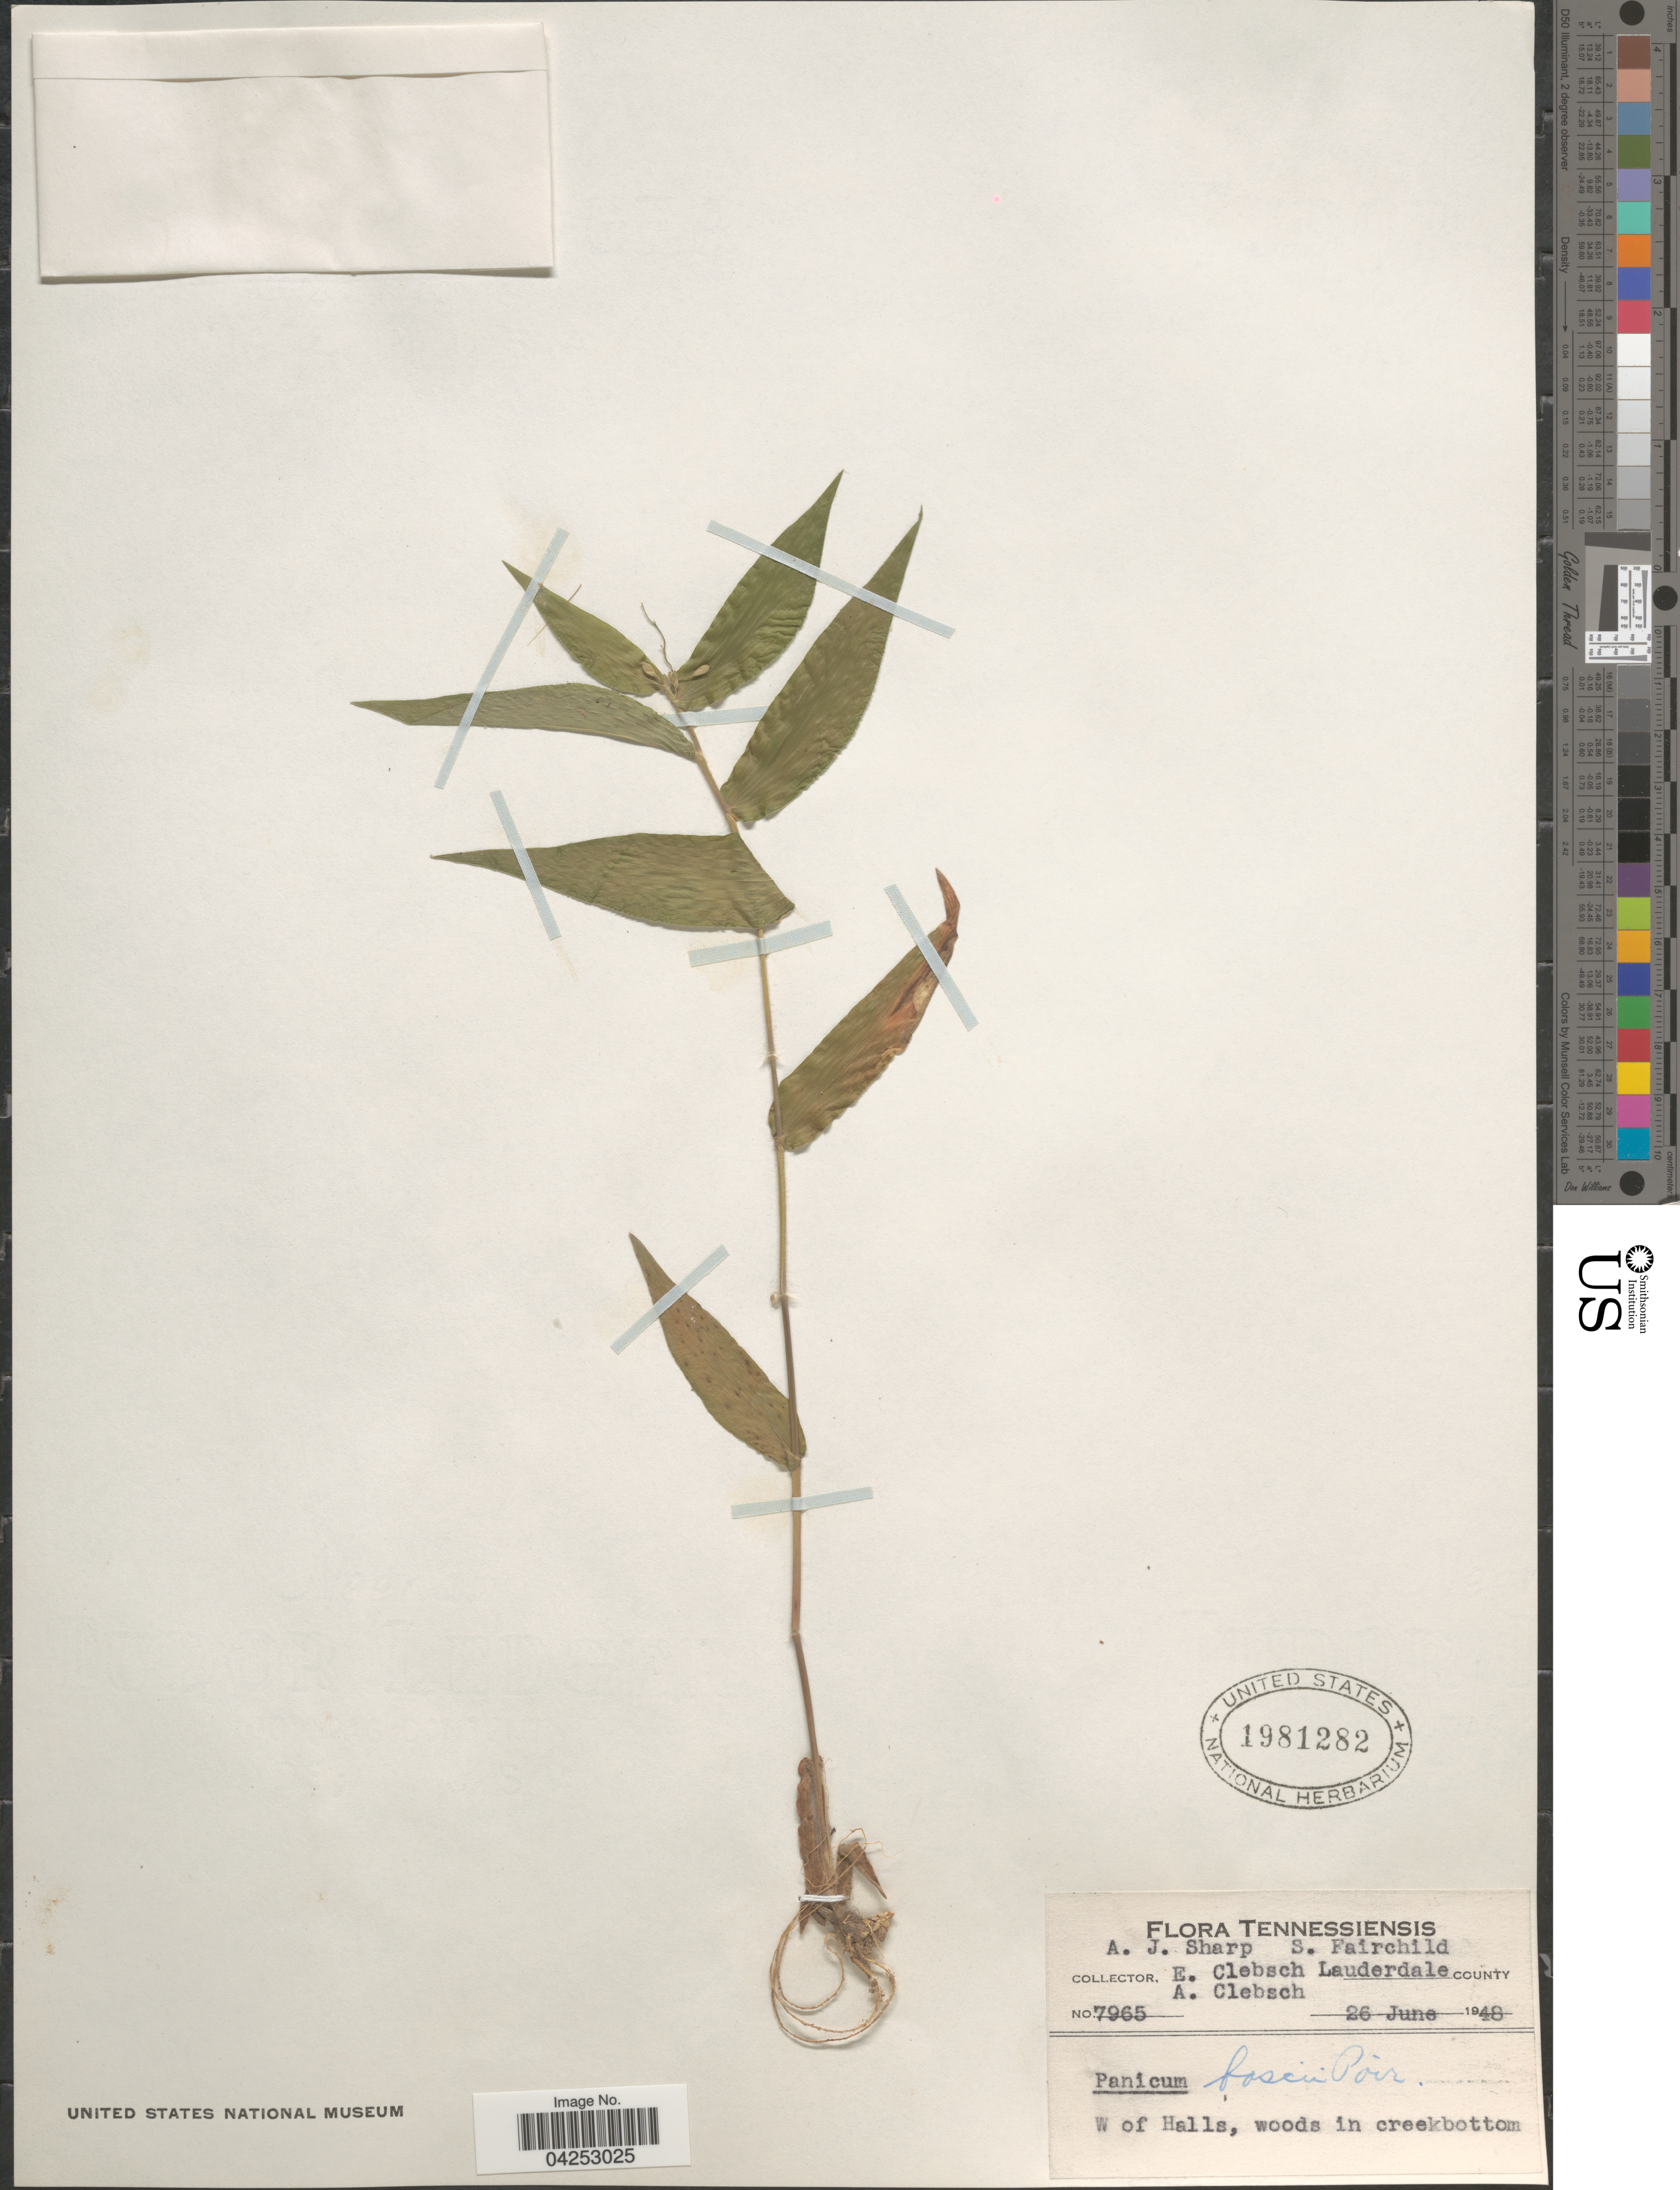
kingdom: Plantae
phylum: Tracheophyta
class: Liliopsida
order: Poales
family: Poaceae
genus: Dichanthelium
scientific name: Dichanthelium boscii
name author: (Poir.) Gould & C.A. Clark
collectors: A. J. Sharp, E. Clebsch, A. Clebsch & S. Fairchild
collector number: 7965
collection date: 1948-06-26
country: United States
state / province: Tennessee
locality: Lauderdale County. W of Halls, woods in creekbottom.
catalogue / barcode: US 1981282